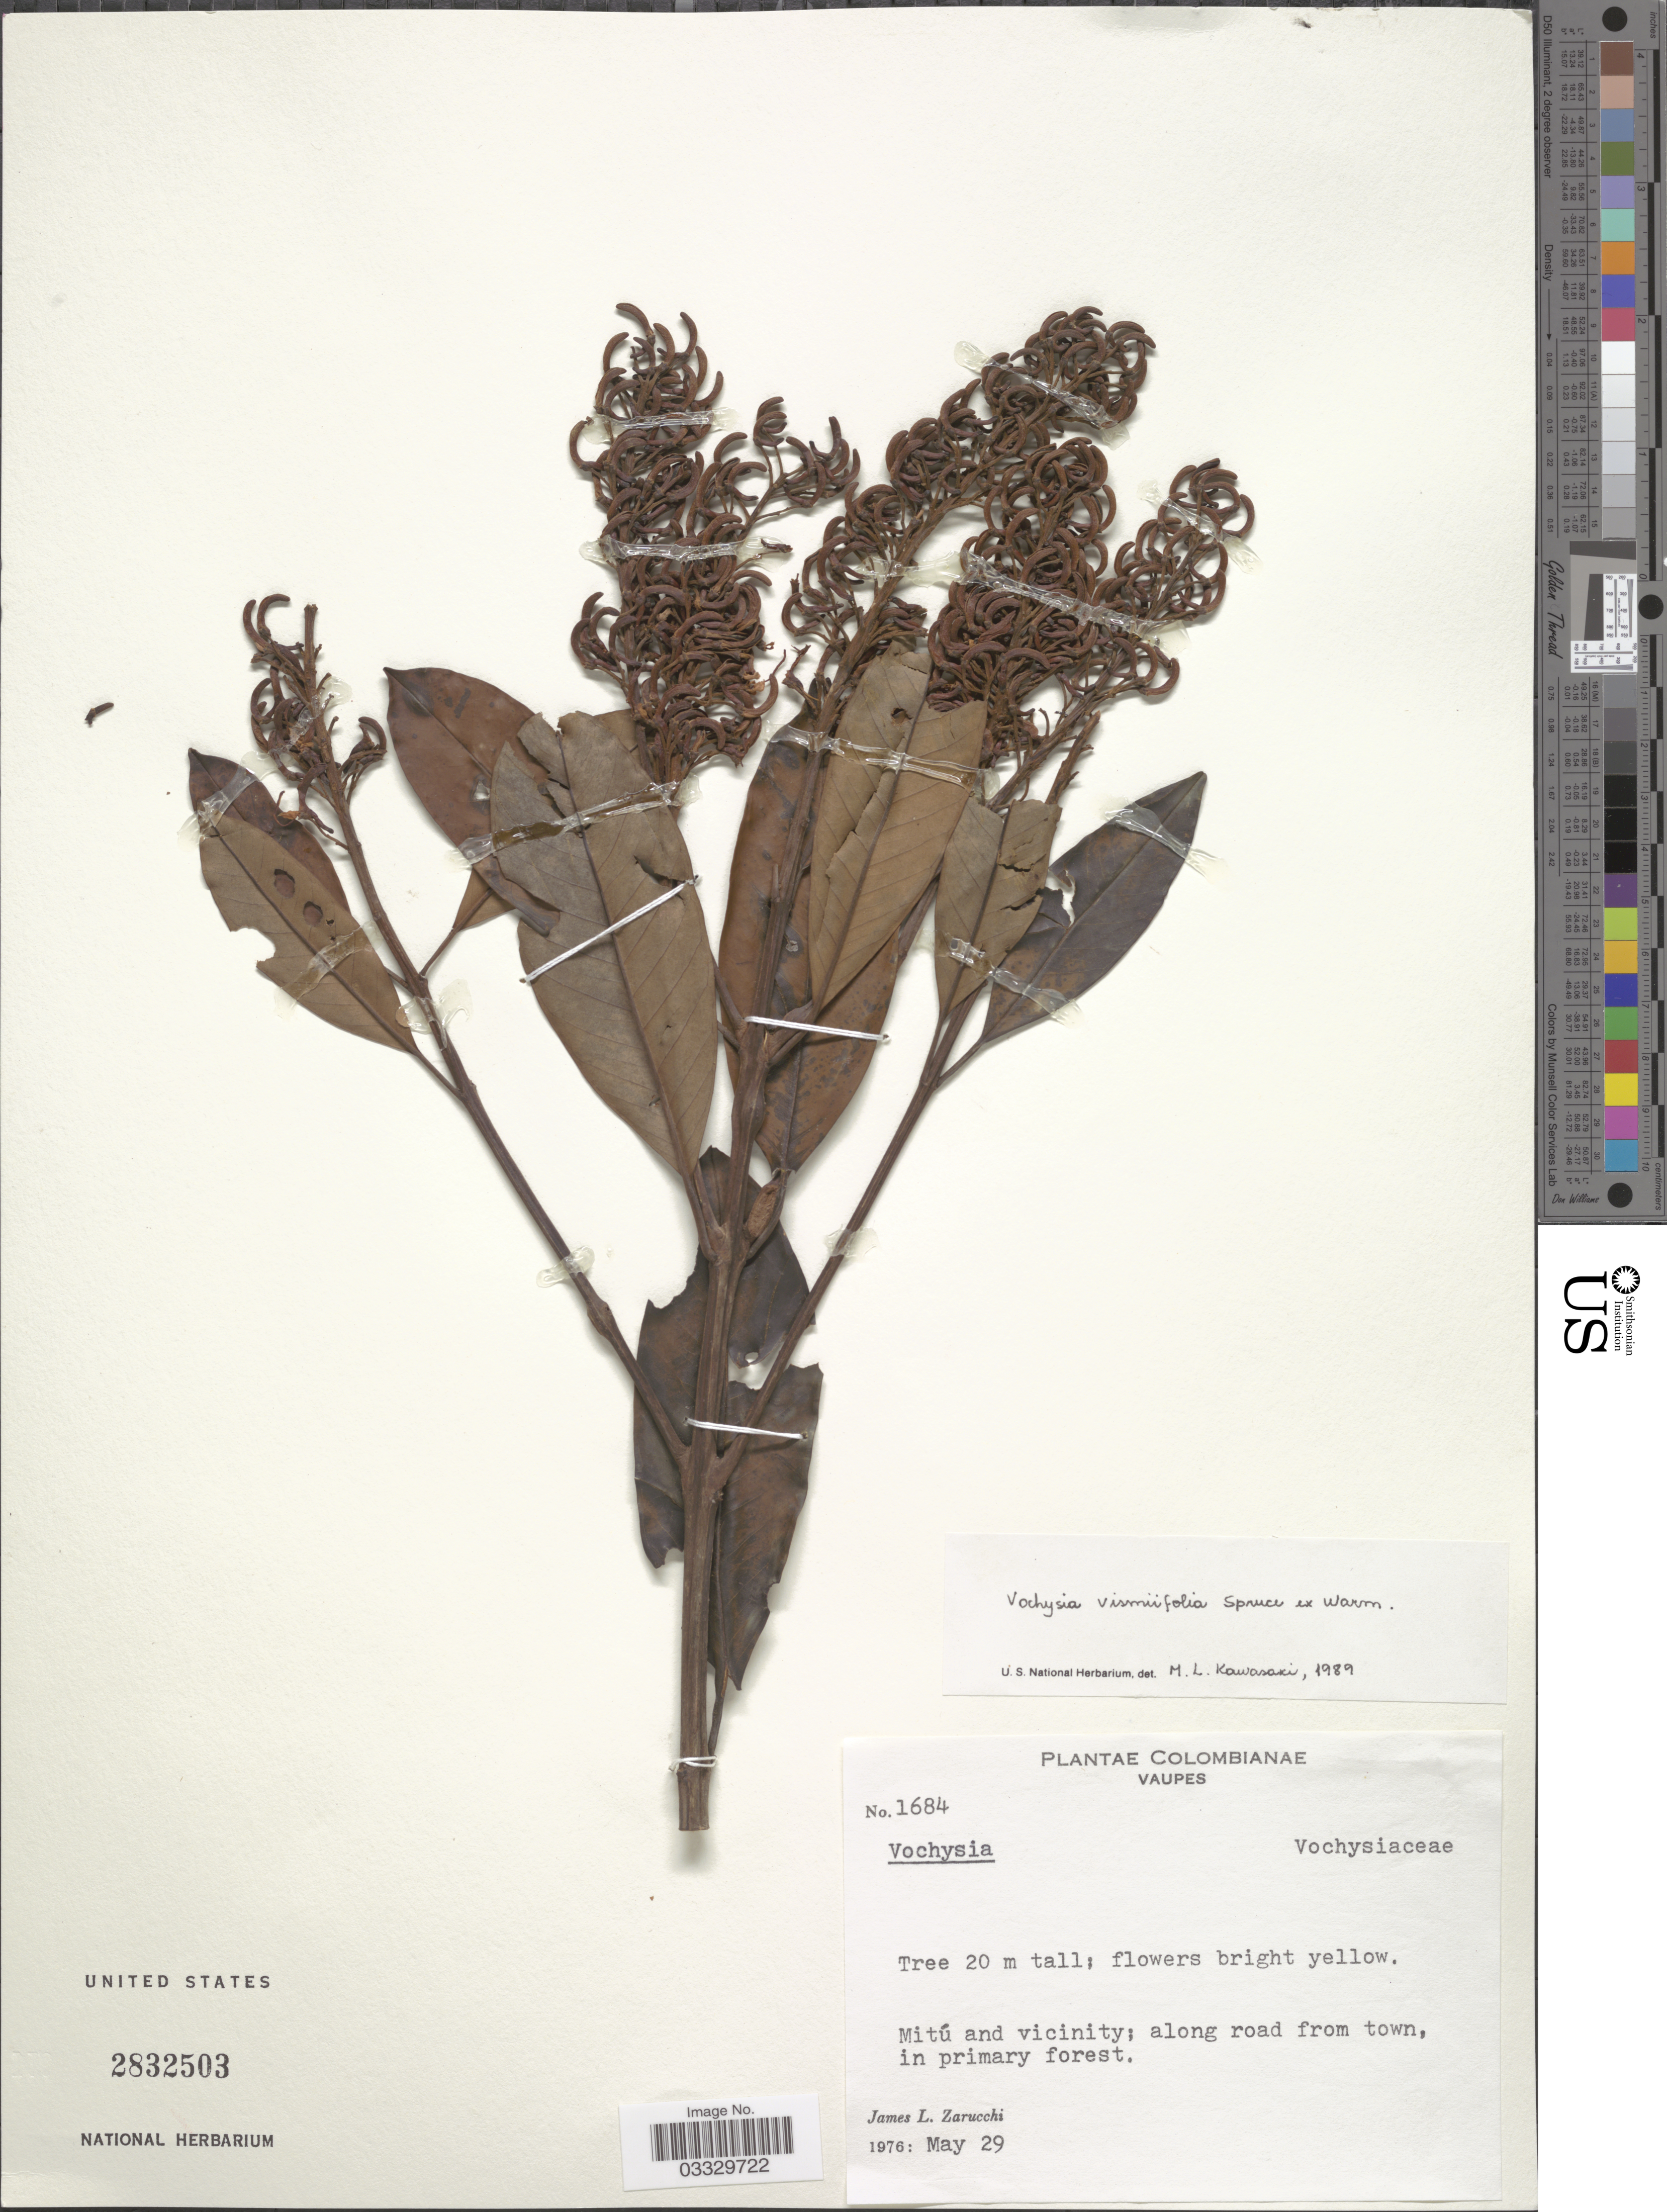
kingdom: Plantae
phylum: Tracheophyta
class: Magnoliopsida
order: Myrtales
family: Vochysiaceae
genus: Vochysia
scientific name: Vochysia vismiifolia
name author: Spruce ex Warm.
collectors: J. L. Zarucchi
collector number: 1684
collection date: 1976-05-29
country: Colombia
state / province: Vaupés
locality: Mitú and vicinity; along road from town.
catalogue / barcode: US 2832503